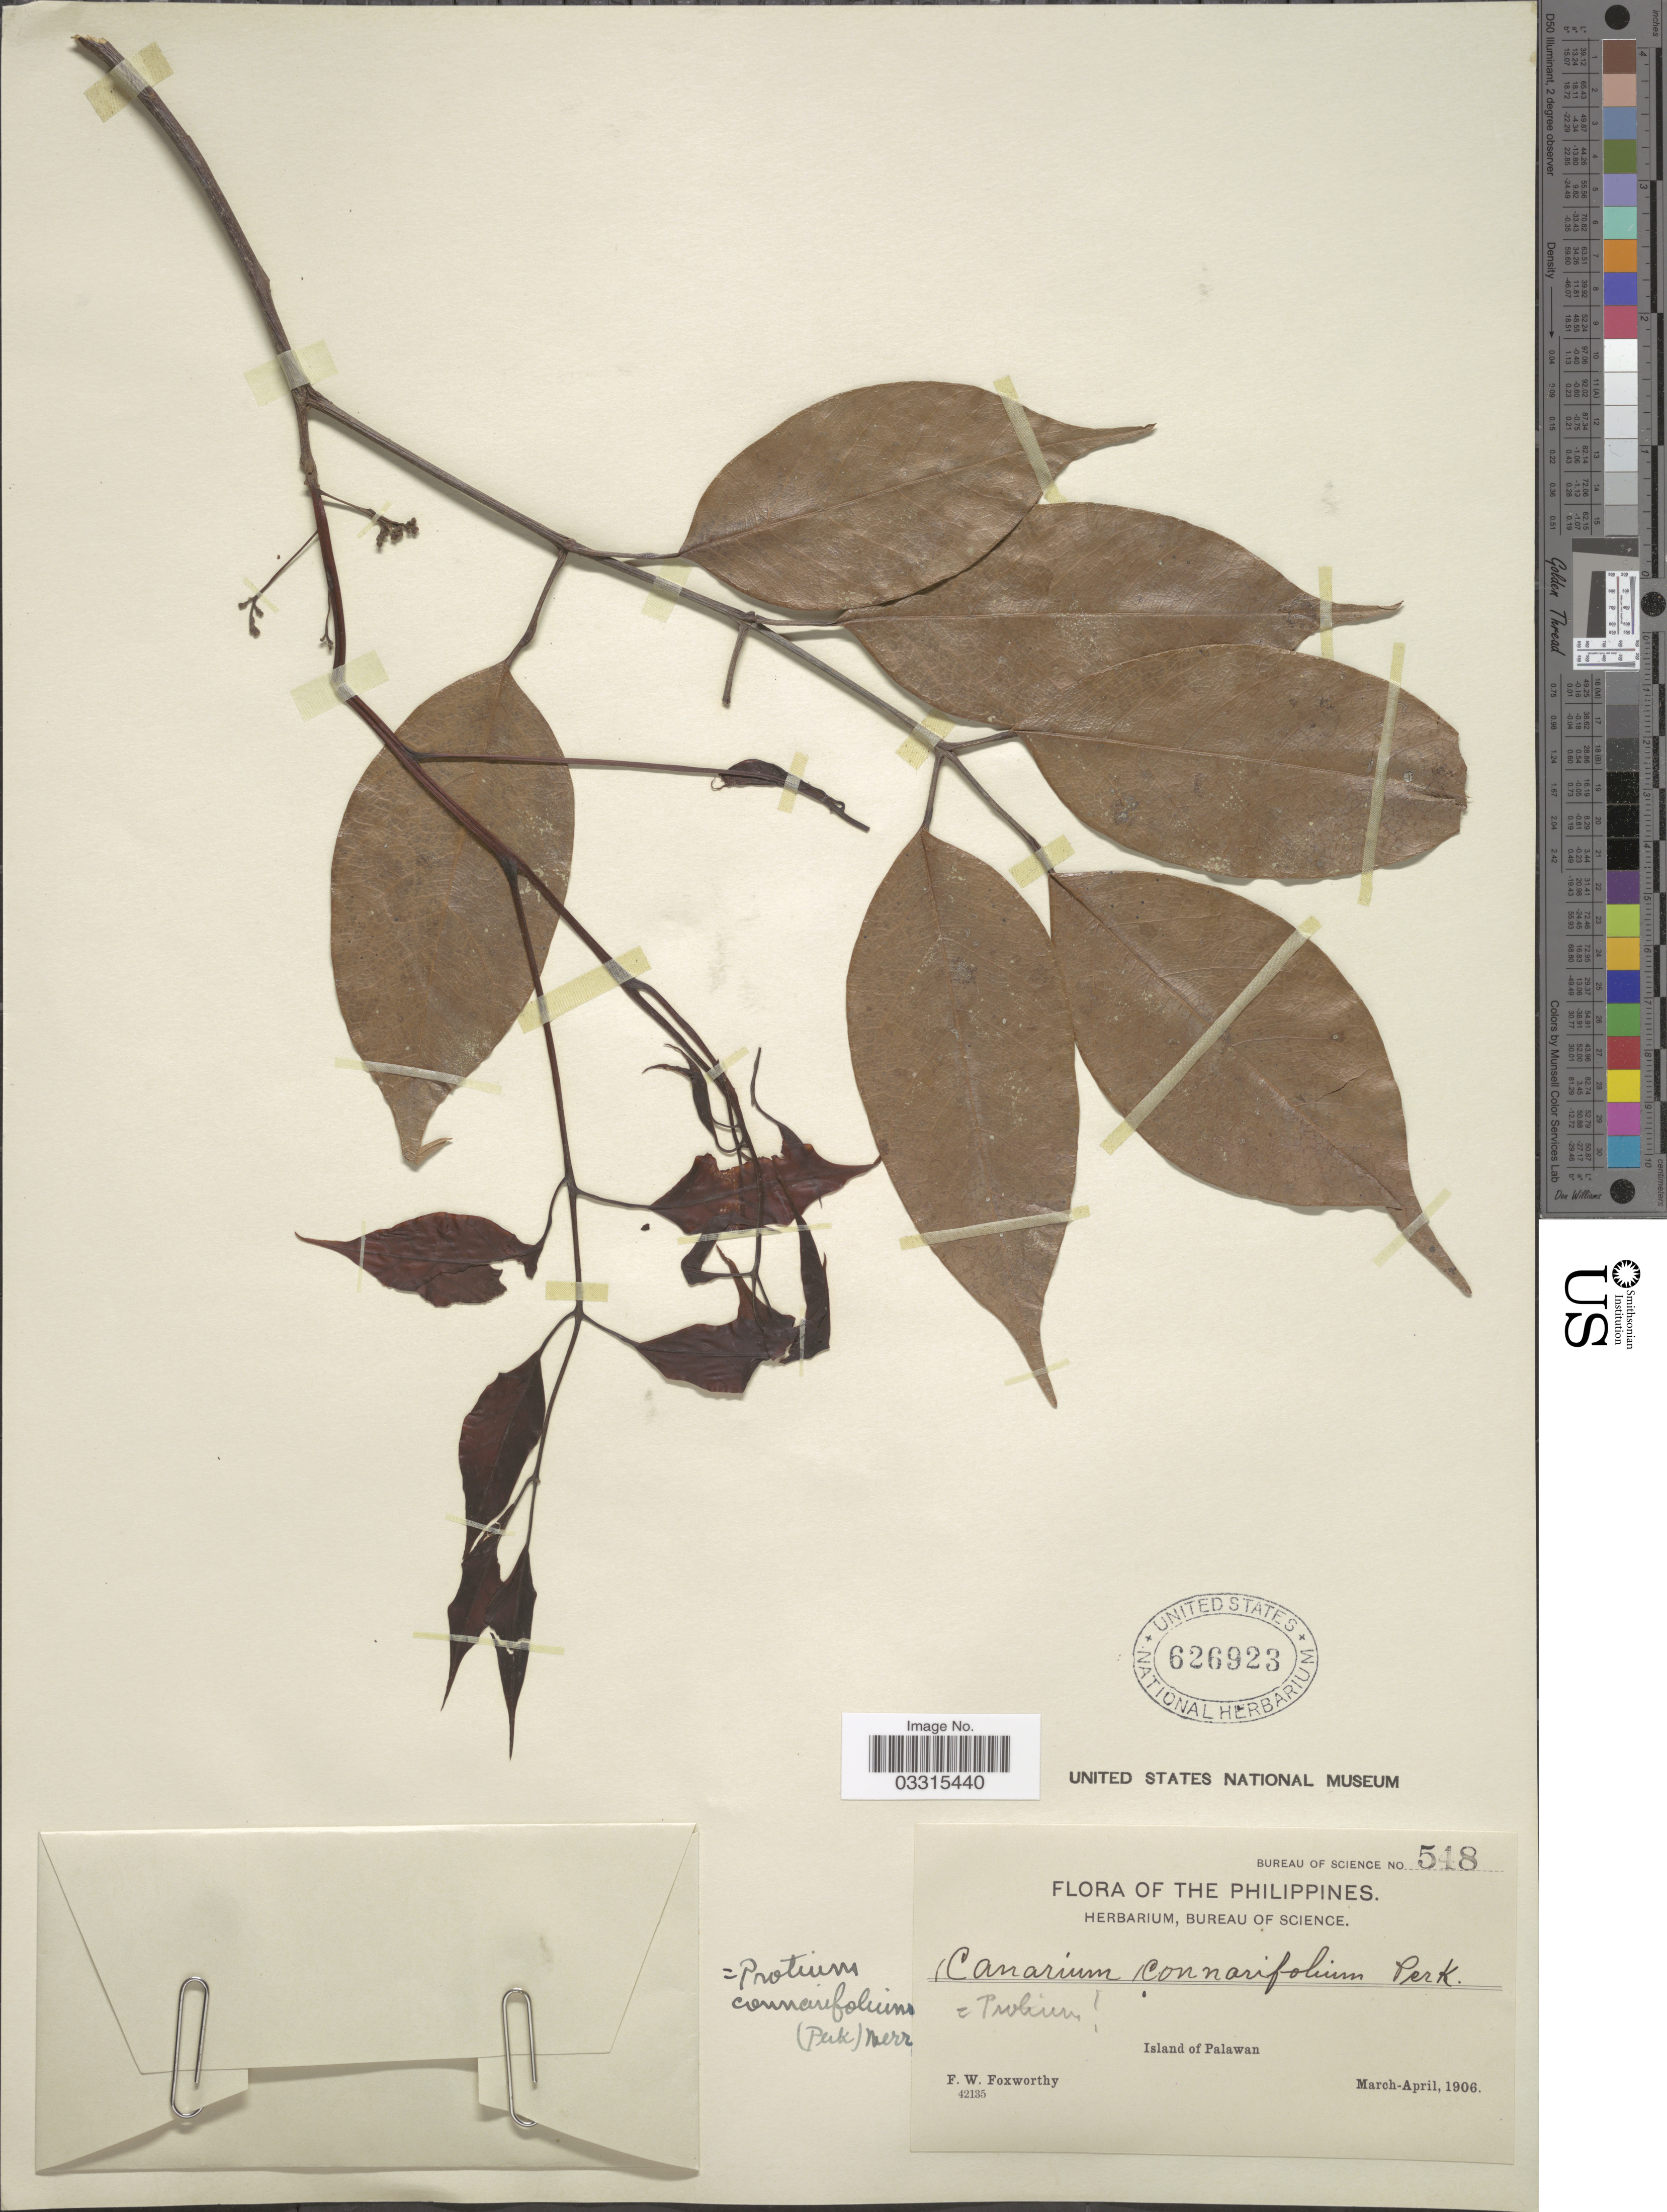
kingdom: Plantae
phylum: Tracheophyta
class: Magnoliopsida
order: Sapindales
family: Burseraceae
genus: Protium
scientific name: Protium connarifolium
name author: (G. Perkins) Merr.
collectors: F. W. Foxworthy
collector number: Bureau of Science No.548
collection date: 1906-03/1906-04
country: Philippines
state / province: Mimaropa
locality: Island of Palawan.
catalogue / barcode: US 626923